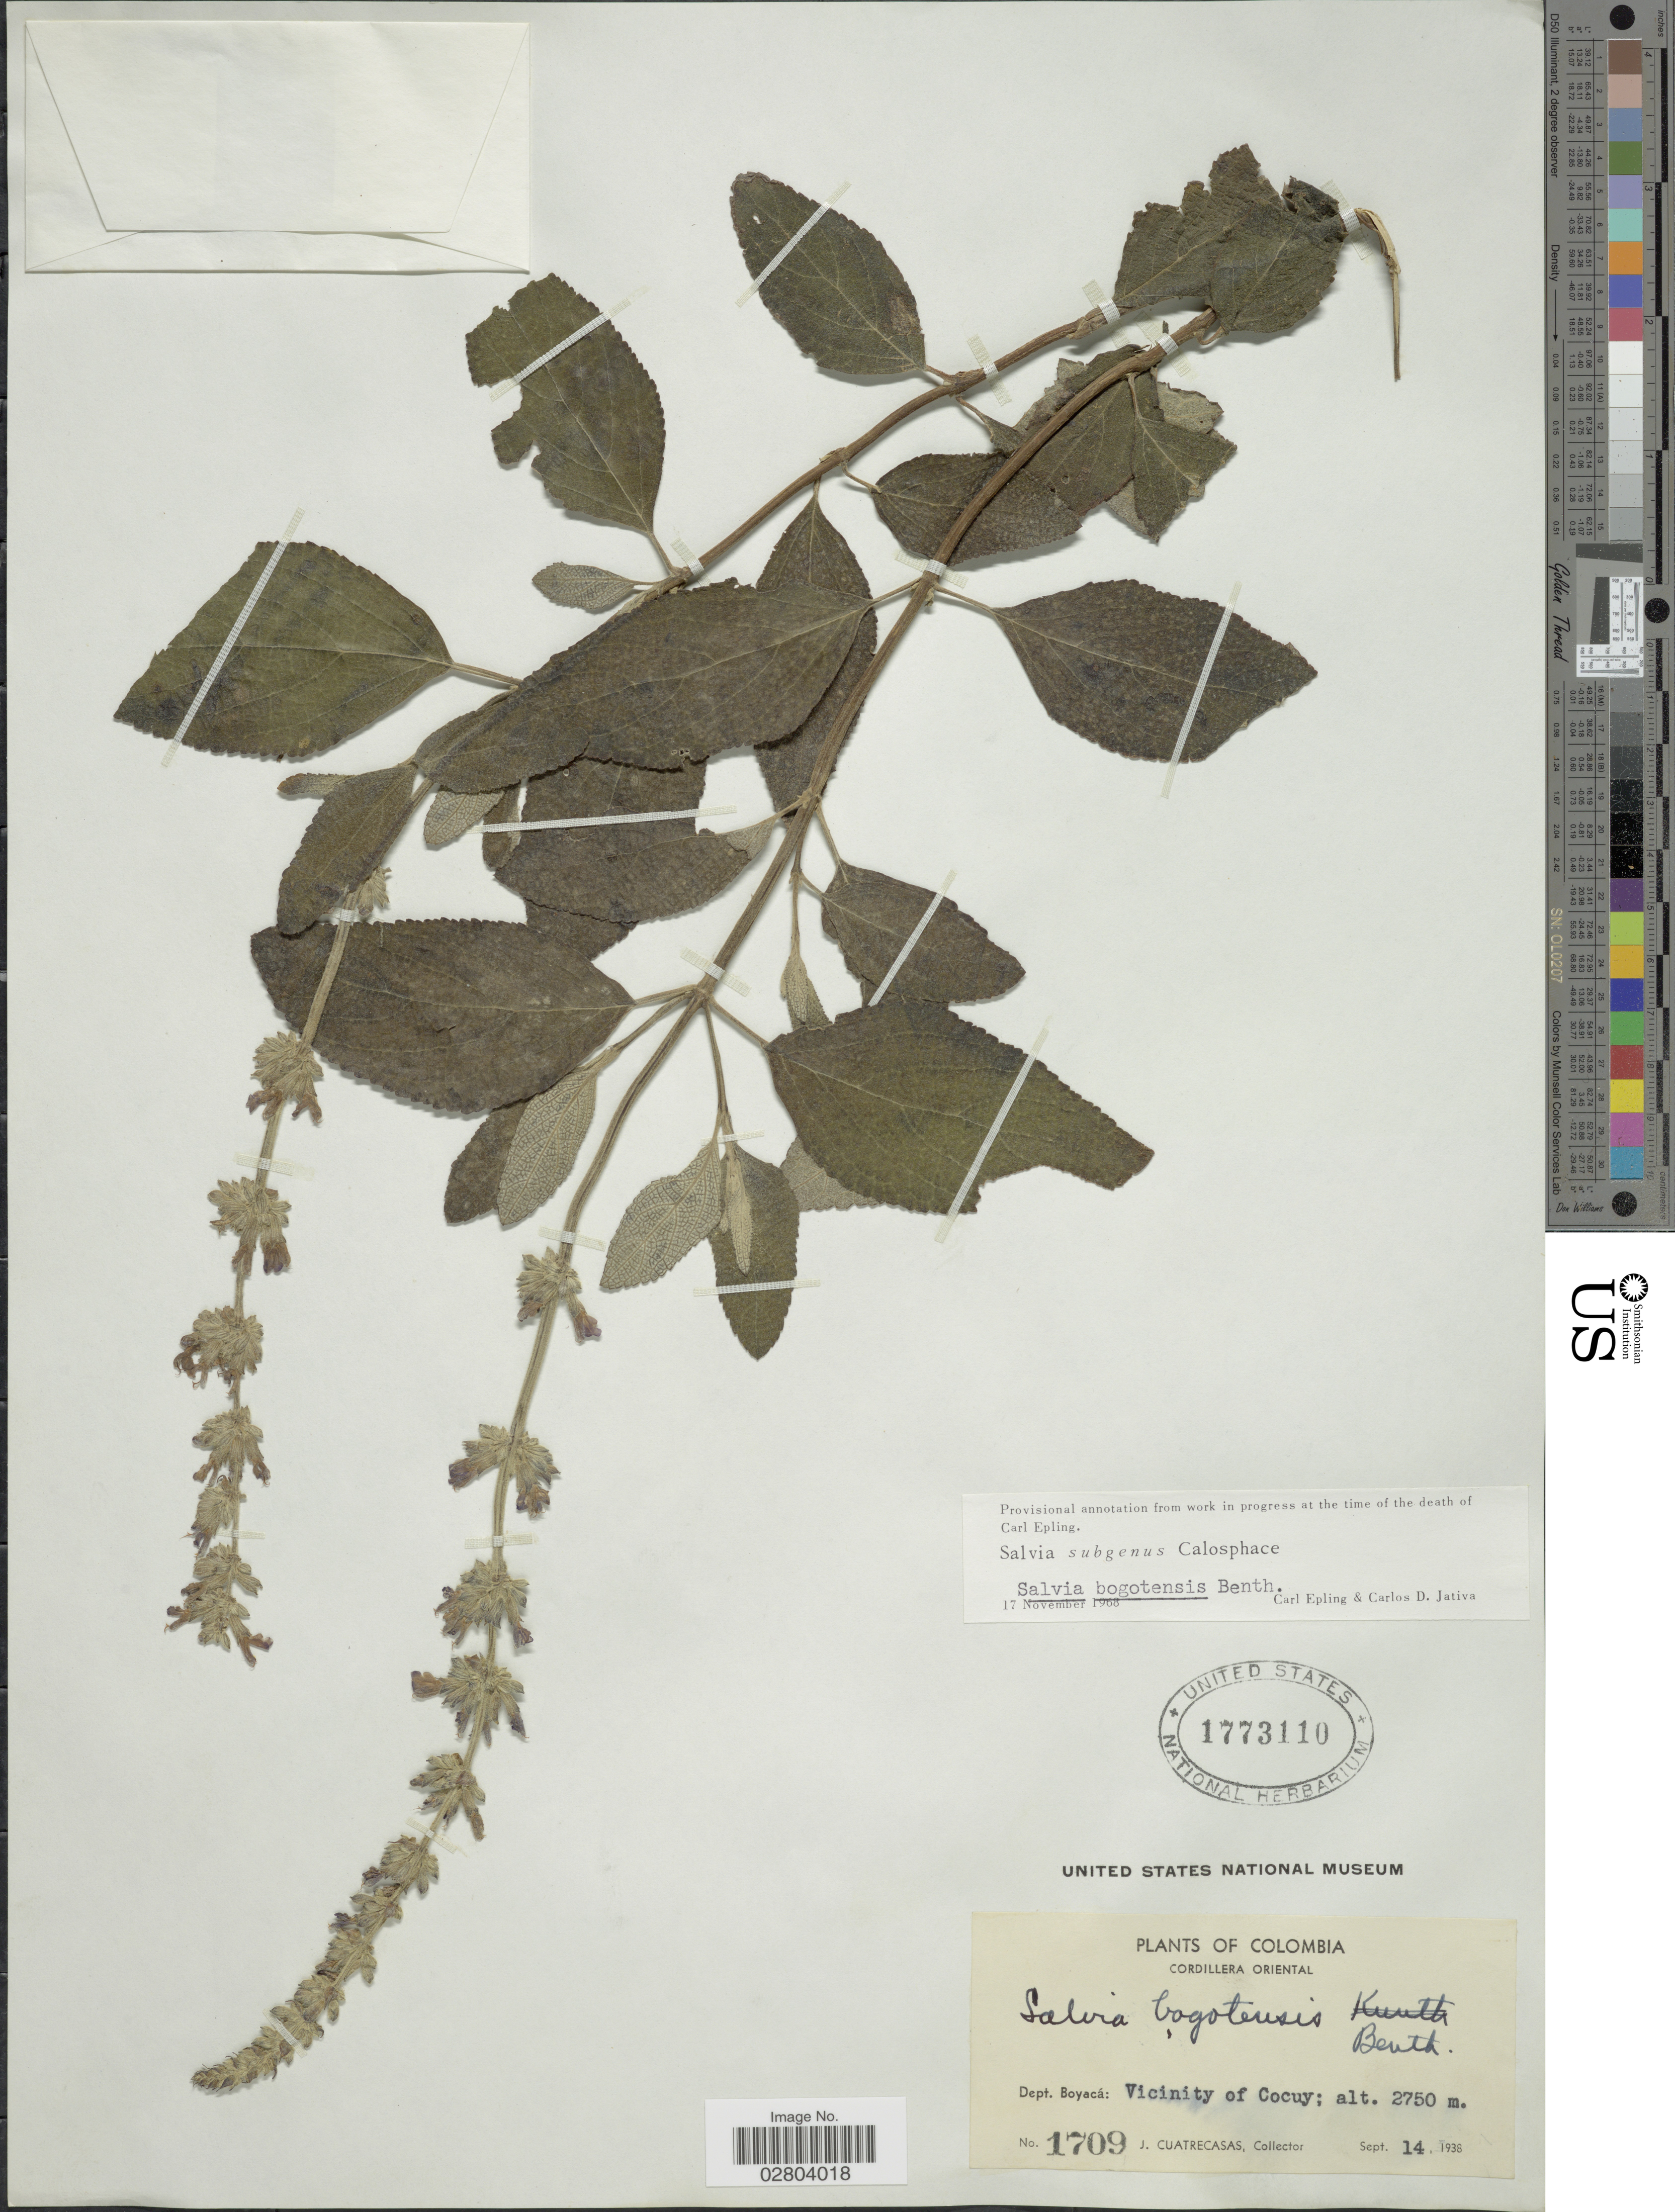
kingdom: Plantae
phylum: Tracheophyta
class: Magnoliopsida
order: Lamiales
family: Lamiaceae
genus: Salvia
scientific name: Salvia bogotensis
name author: Benth.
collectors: J. Cuatrecasas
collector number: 1709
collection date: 1938-09-14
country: Colombia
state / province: Boyacá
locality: Cordillera Oriental. Dept. Boyacá: Vicinity of Cocuy.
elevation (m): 2750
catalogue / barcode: US 1773110